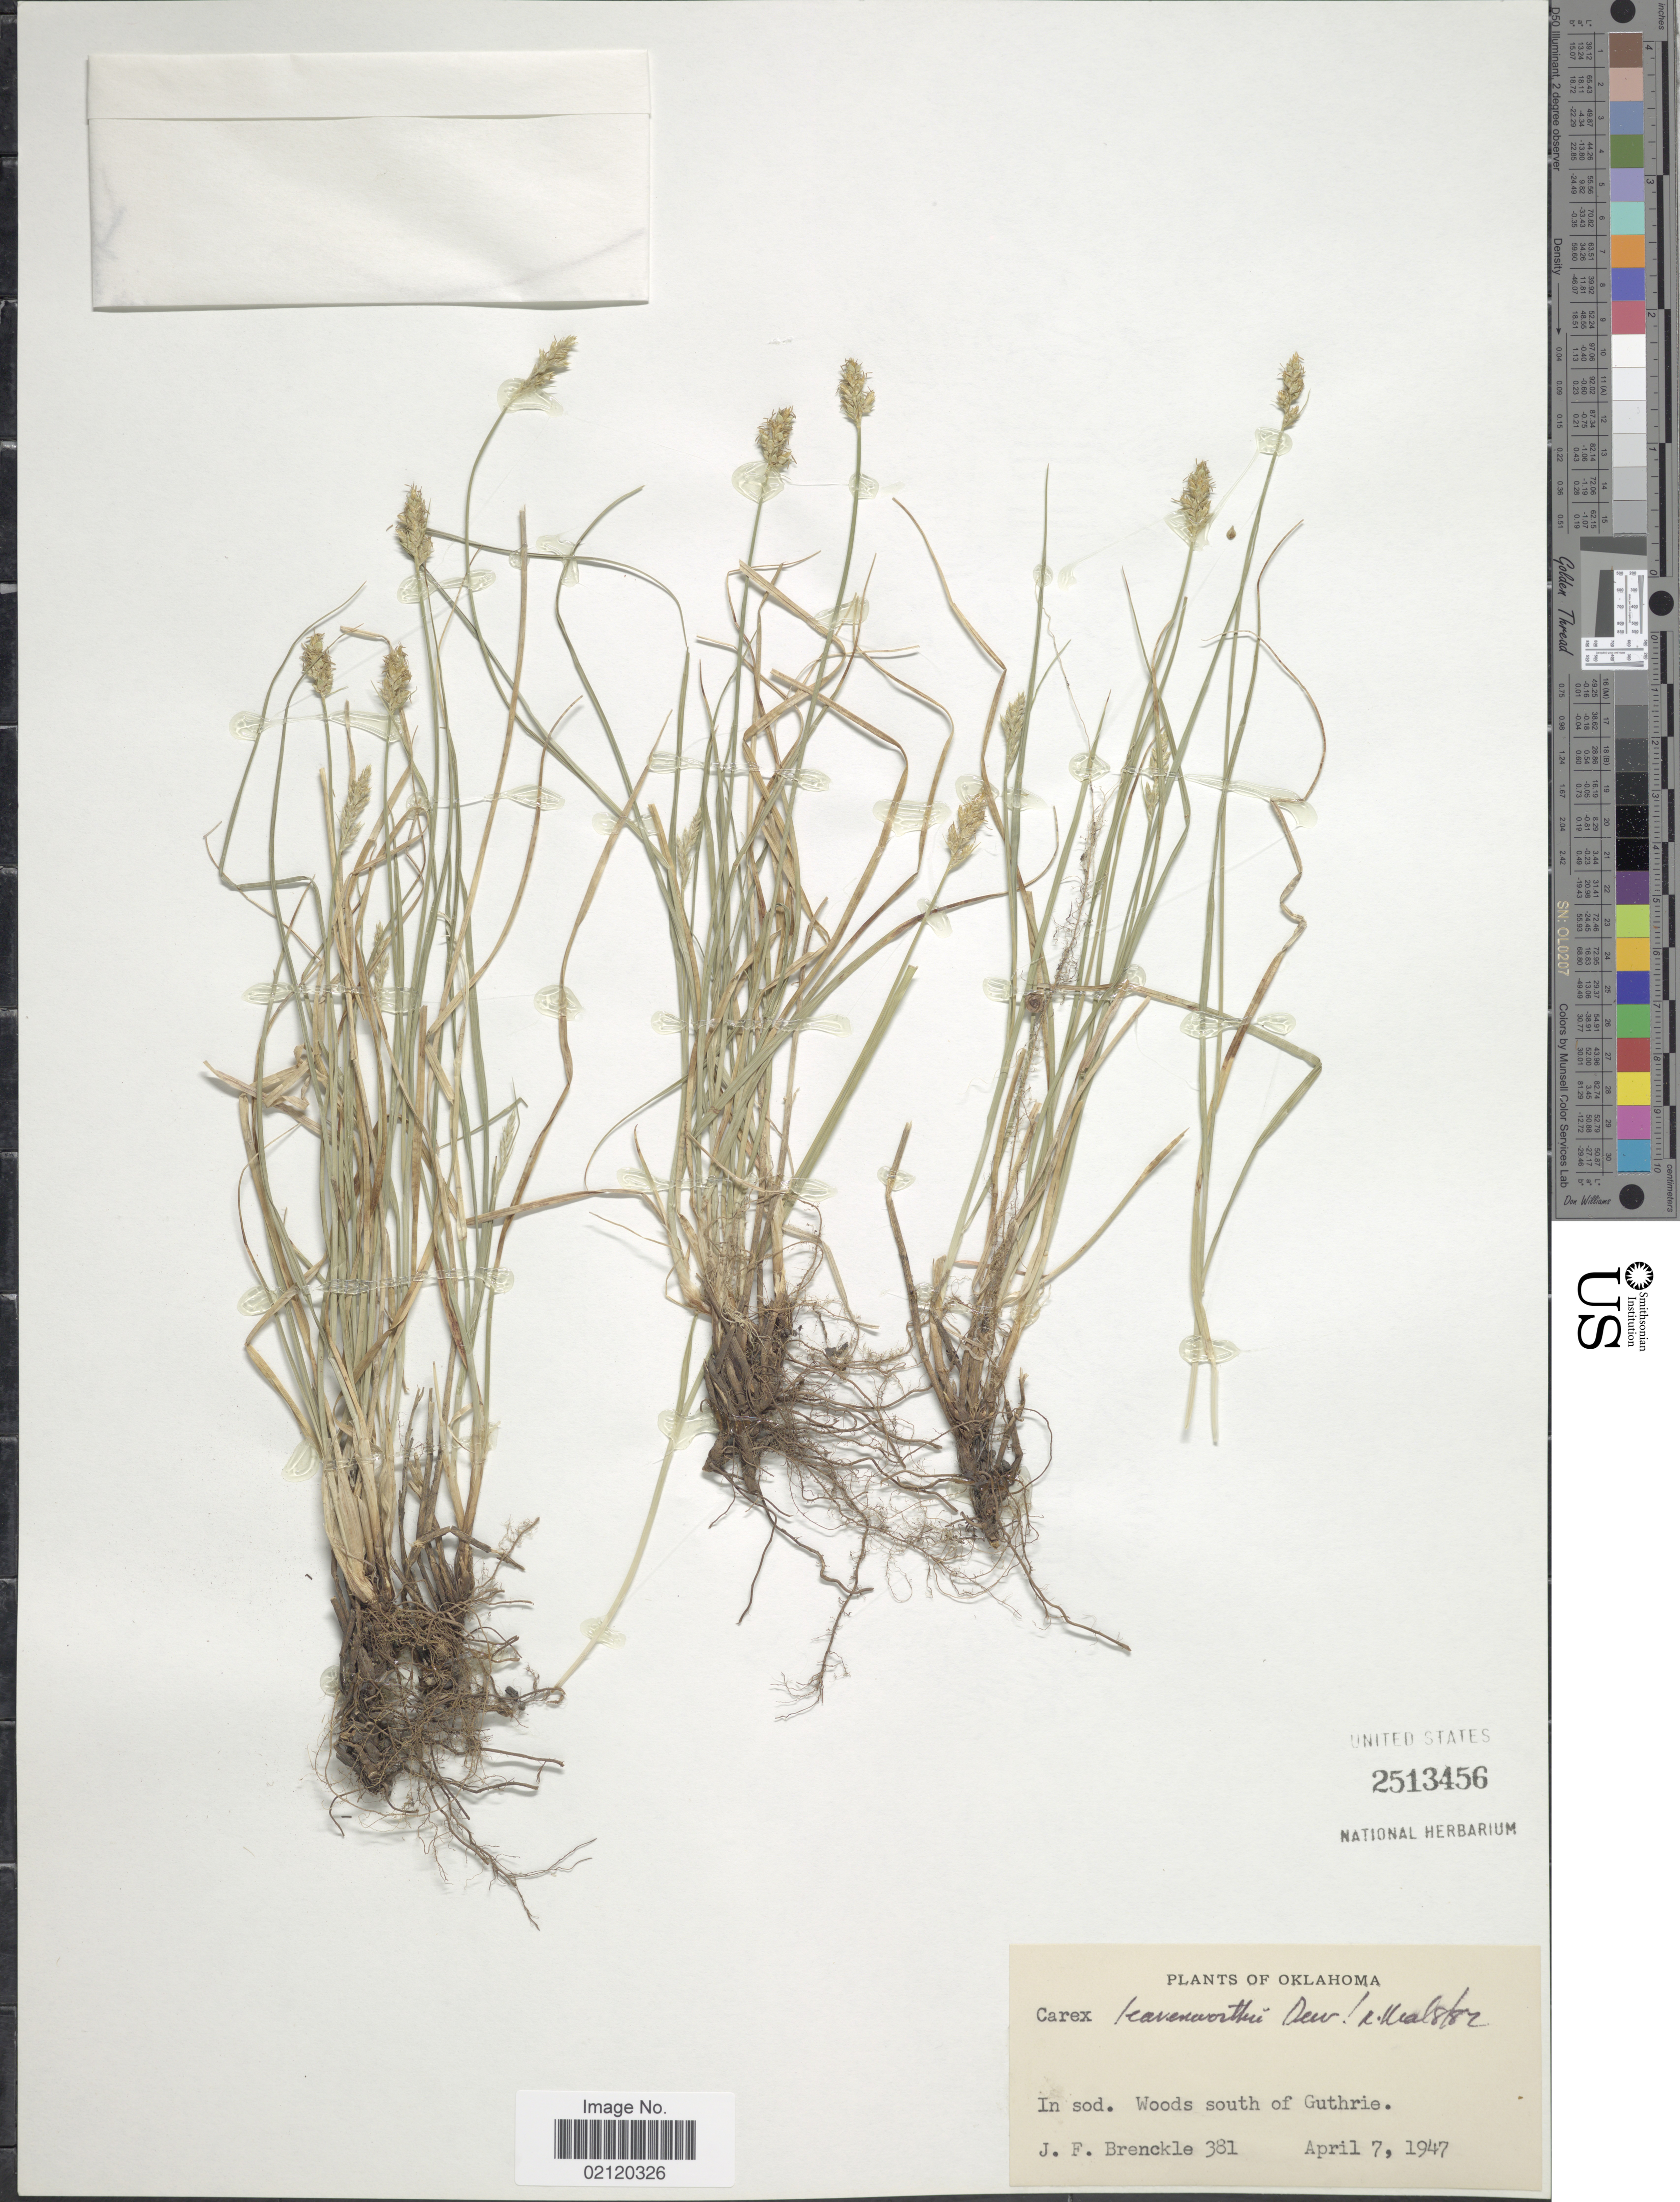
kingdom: Plantae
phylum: Tracheophyta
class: Liliopsida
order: Poales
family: Cyperaceae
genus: Carex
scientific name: Carex leavenworthii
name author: Dewey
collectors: J. Brenckle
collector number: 381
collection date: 1947-04-07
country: United States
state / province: Oklahoma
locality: Woods south of Guthrie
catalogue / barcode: US 2513456